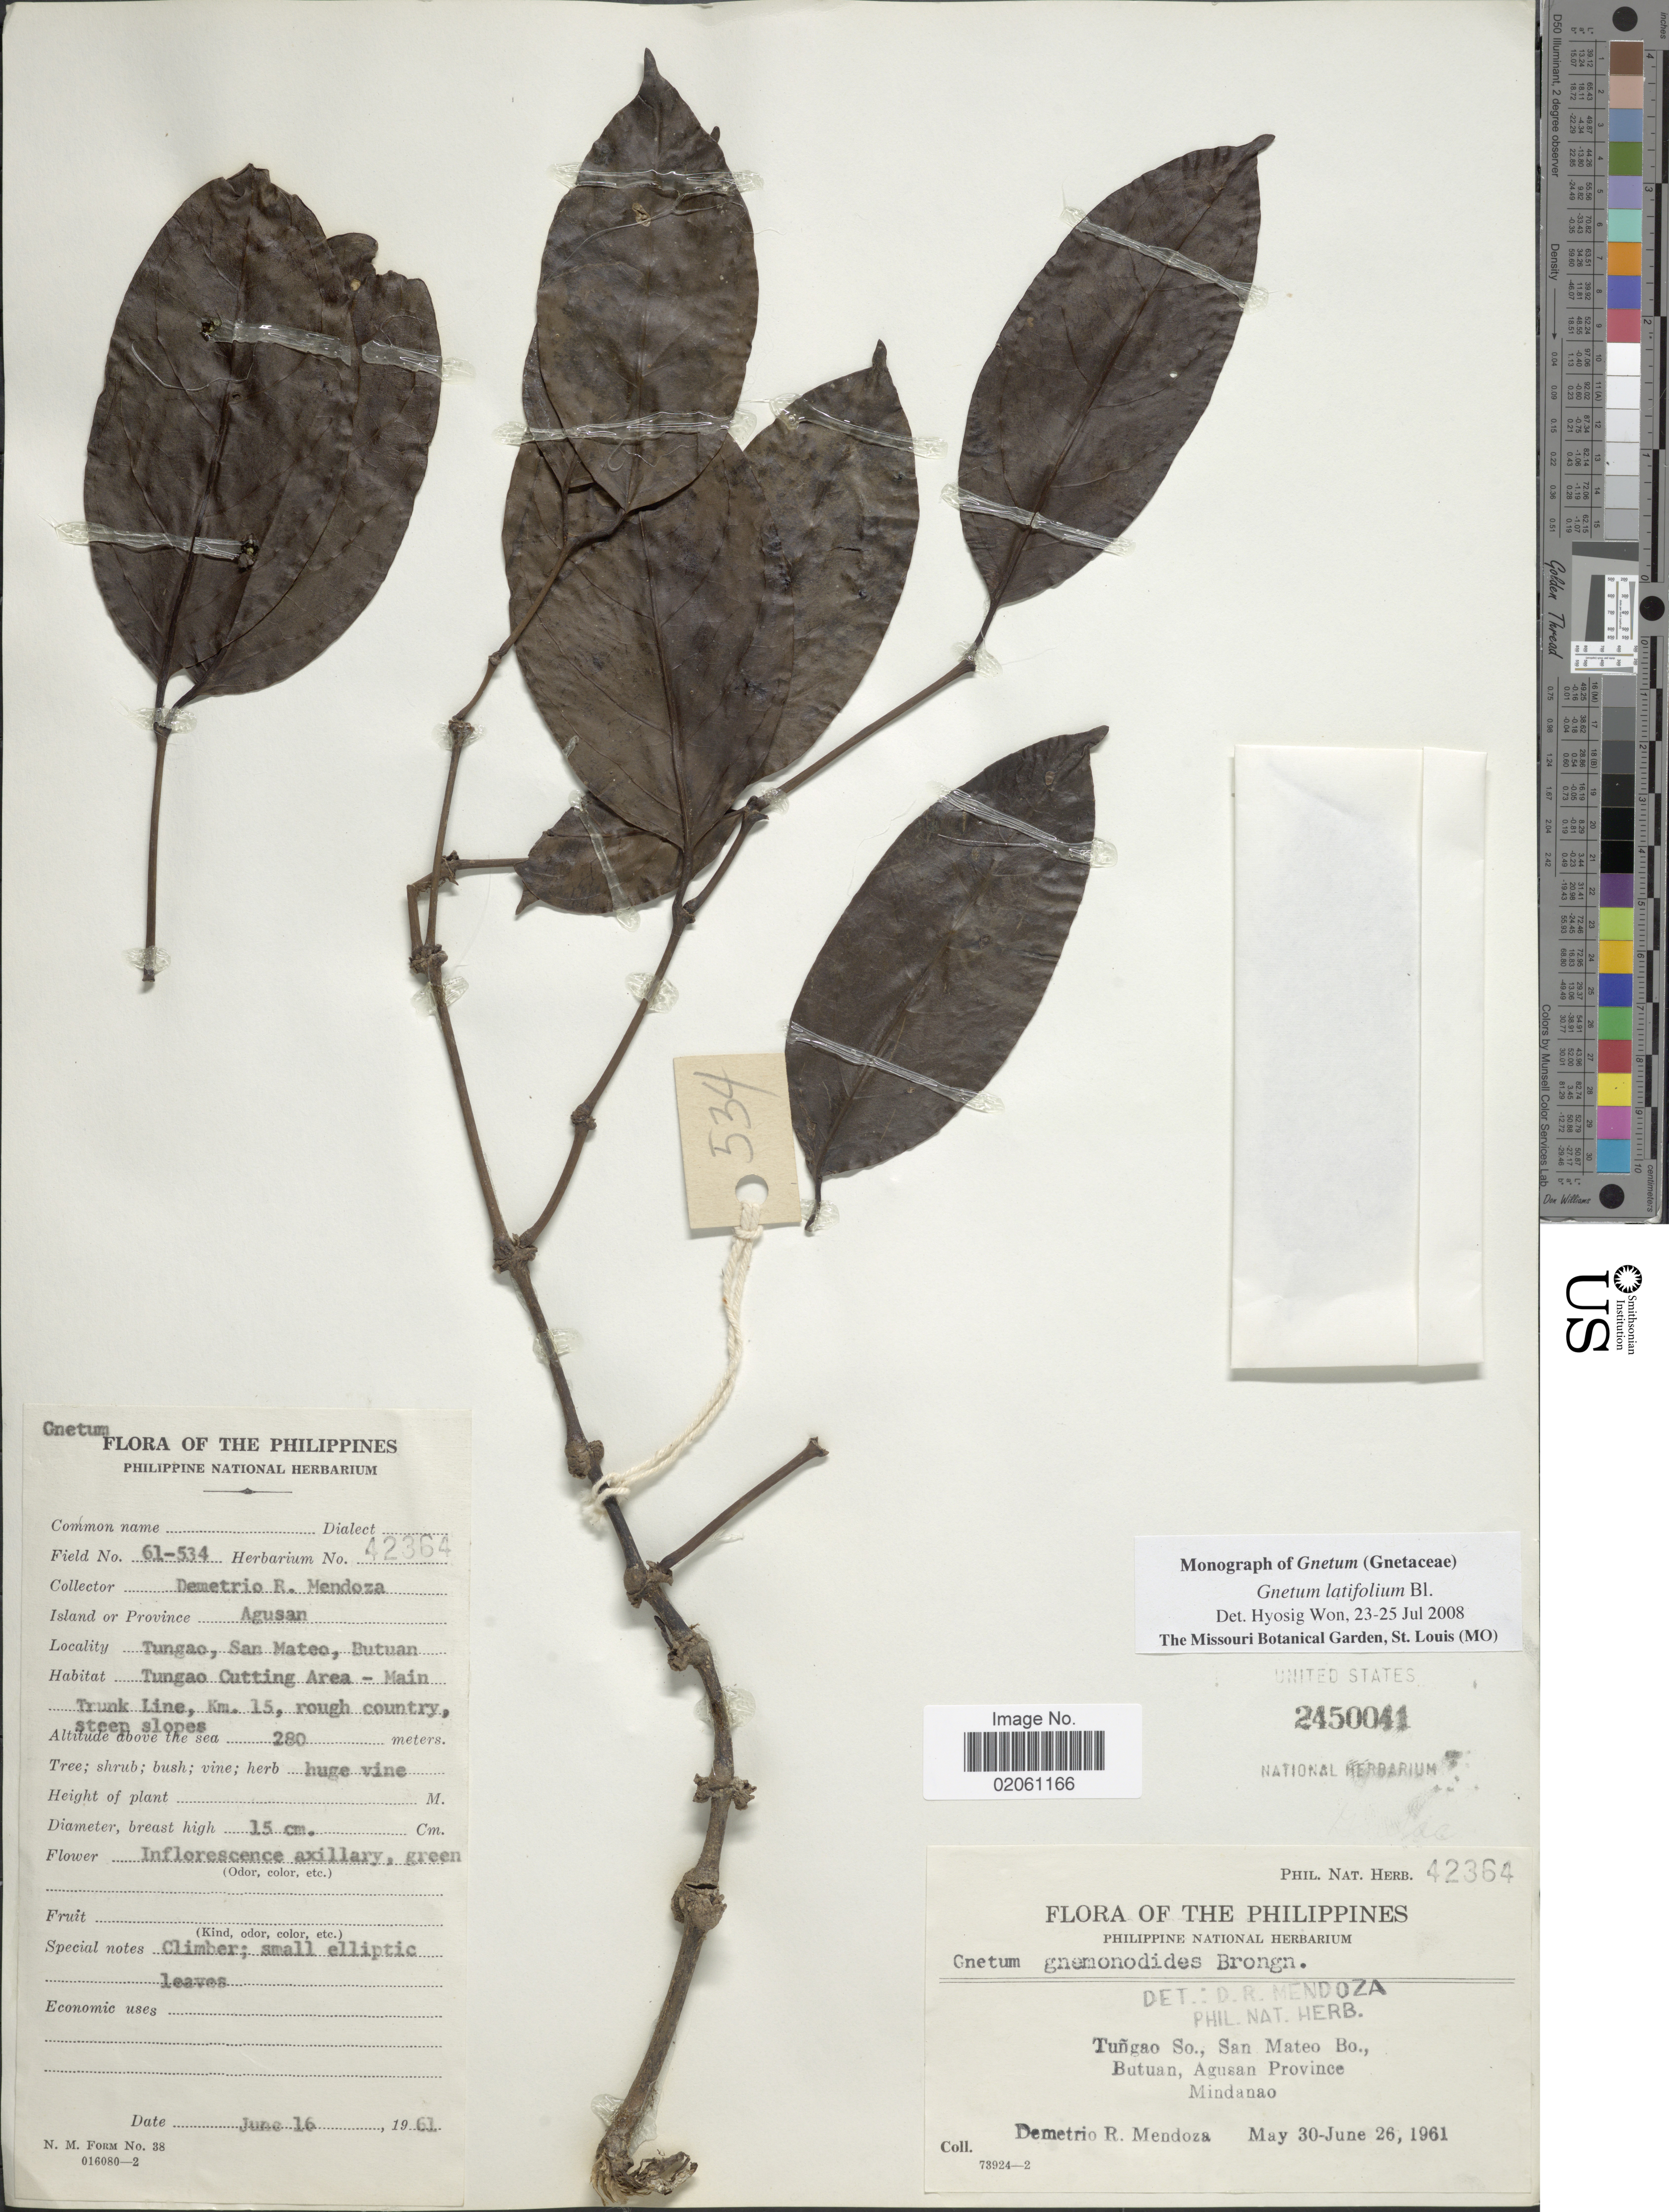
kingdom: Plantae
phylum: Tracheophyta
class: Gnetopsida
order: Gnetales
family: Gnetaceae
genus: Gnetum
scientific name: Gnetum indicum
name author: (Lour.) Merr.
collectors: D. Mendoza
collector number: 61-534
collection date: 1961-06-16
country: Philippines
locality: Tungao So., San Mateo Bo., Butuan, Agusan Province, Mindanao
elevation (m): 280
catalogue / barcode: US 2450041